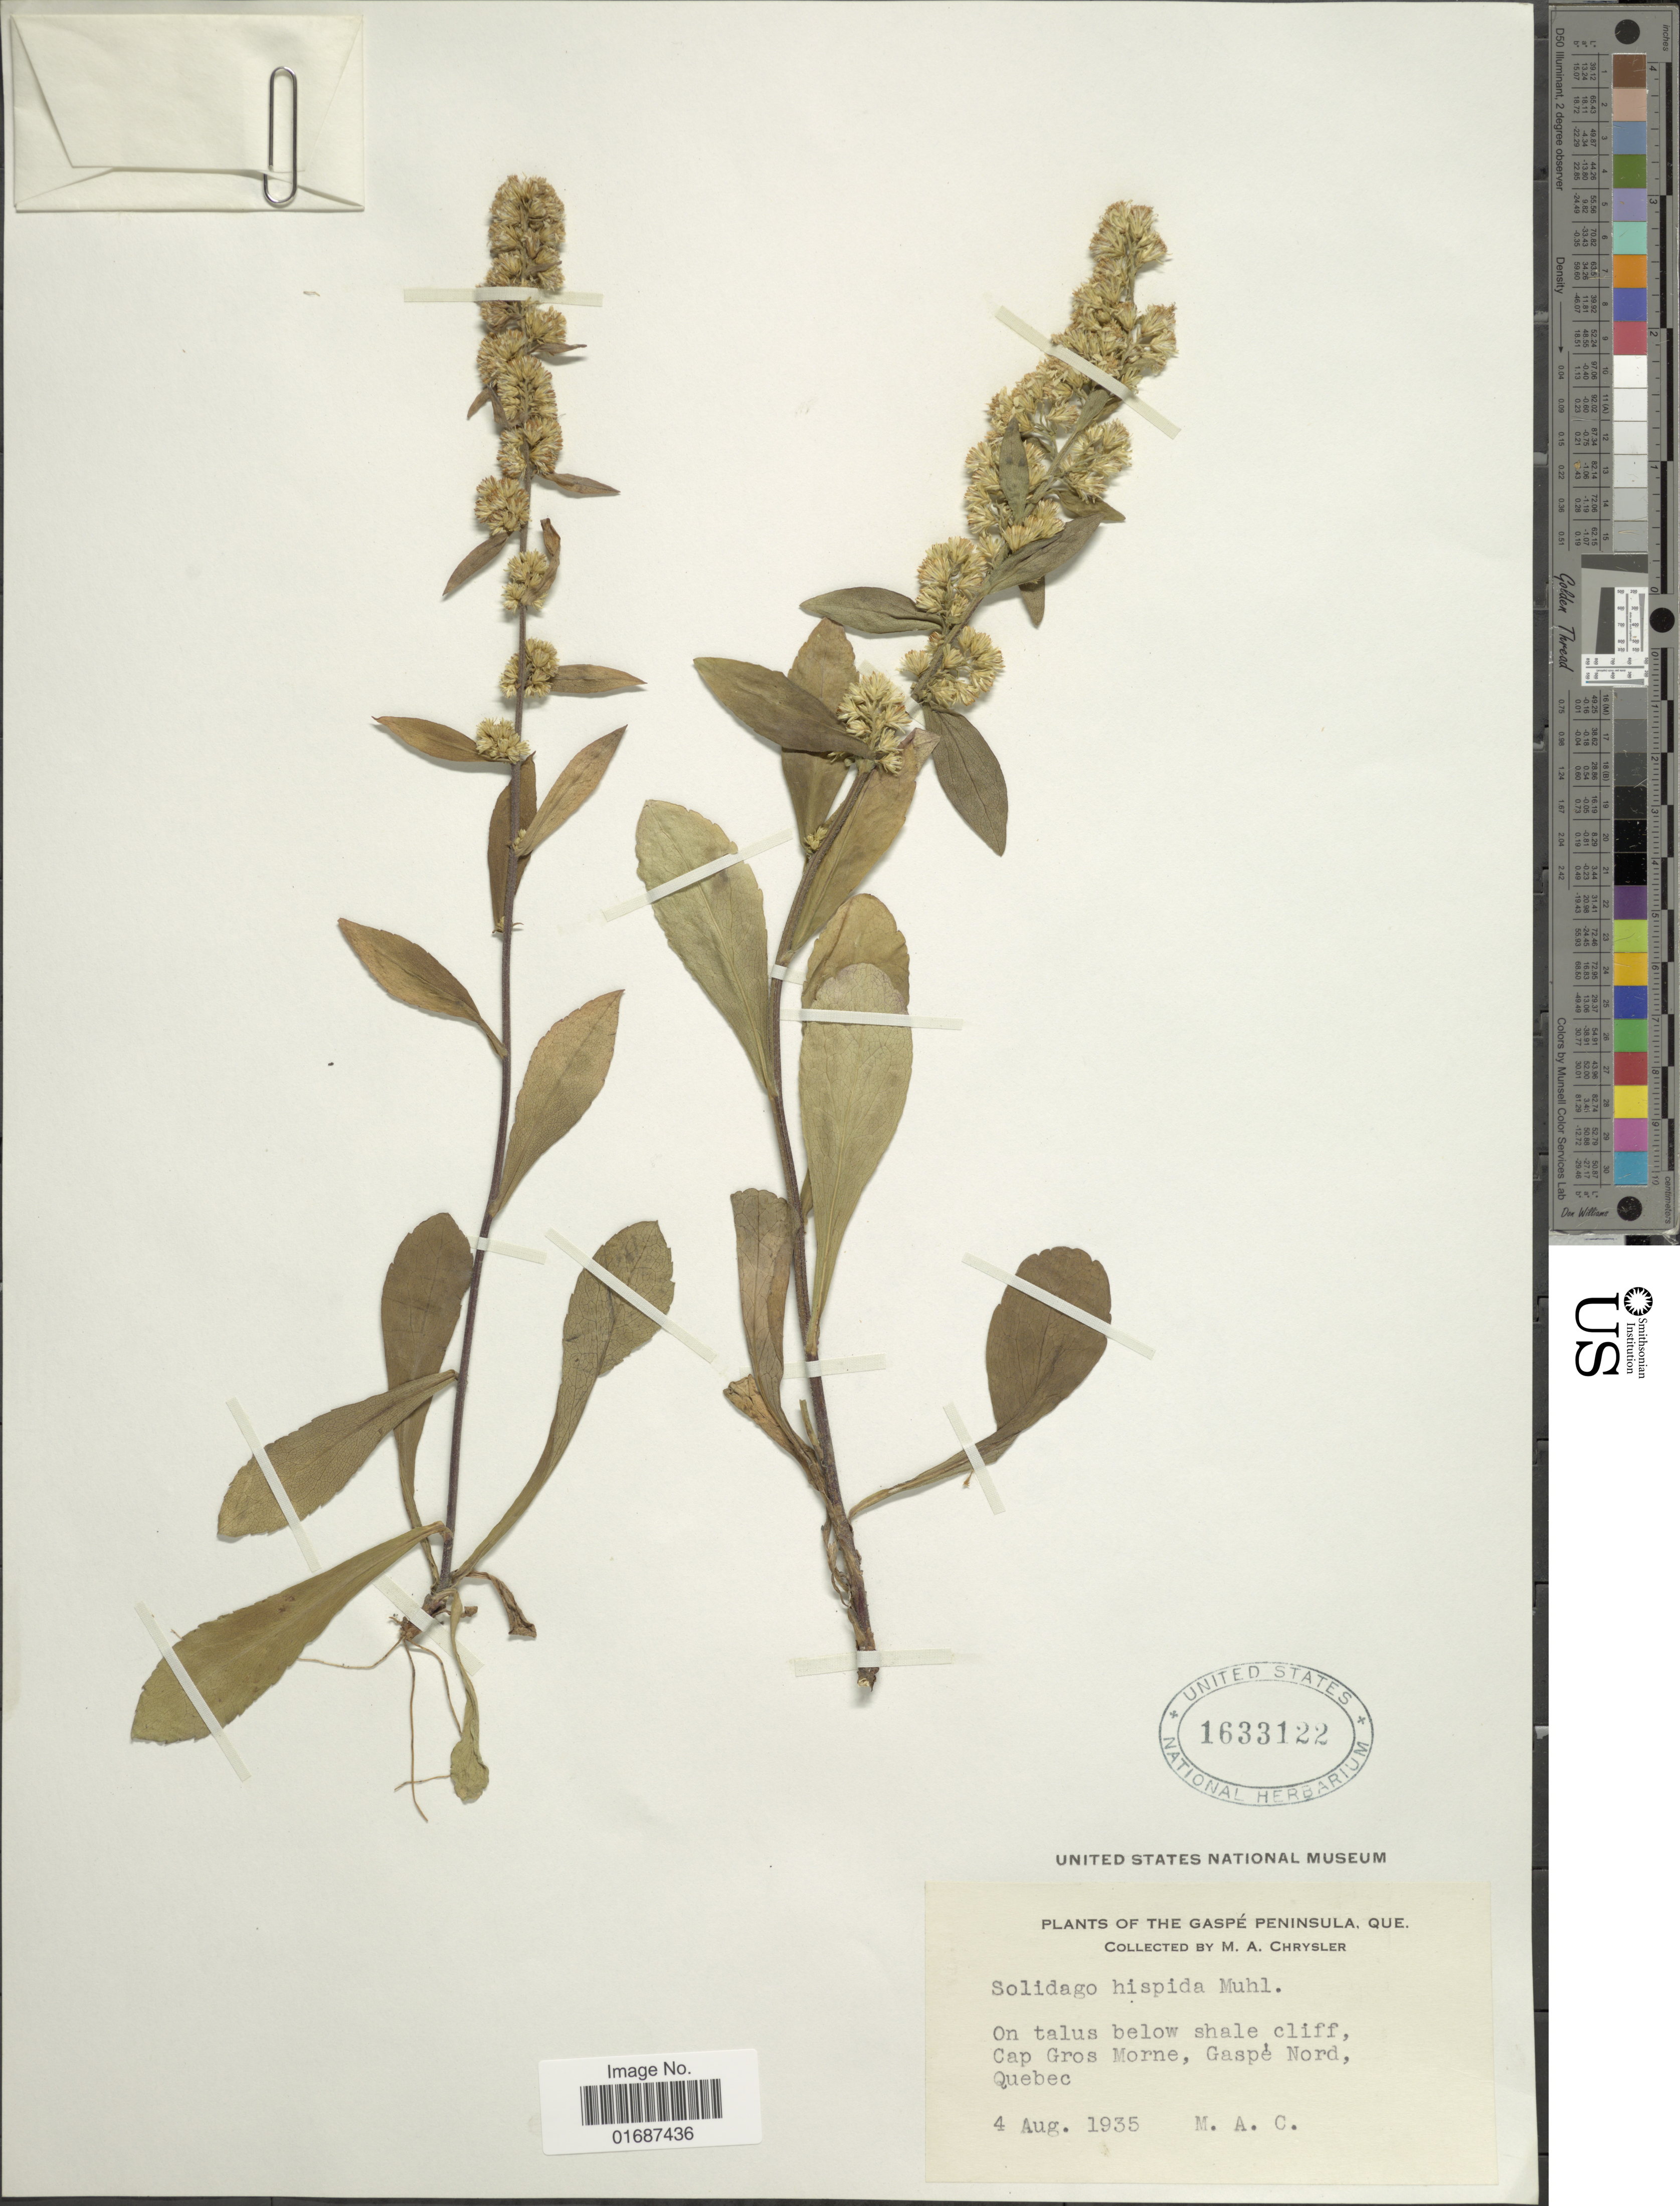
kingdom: Plantae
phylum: Tracheophyta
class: Magnoliopsida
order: Asterales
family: Asteraceae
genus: Solidago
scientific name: Solidago hispida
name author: Muhl. ex Willd.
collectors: M. A. Chrysler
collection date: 1935-08-04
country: Canada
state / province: Quebec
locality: On talus below shale cliff, Cap Gros Morne, Gaspe Nord, Quebec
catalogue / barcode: US 1633122